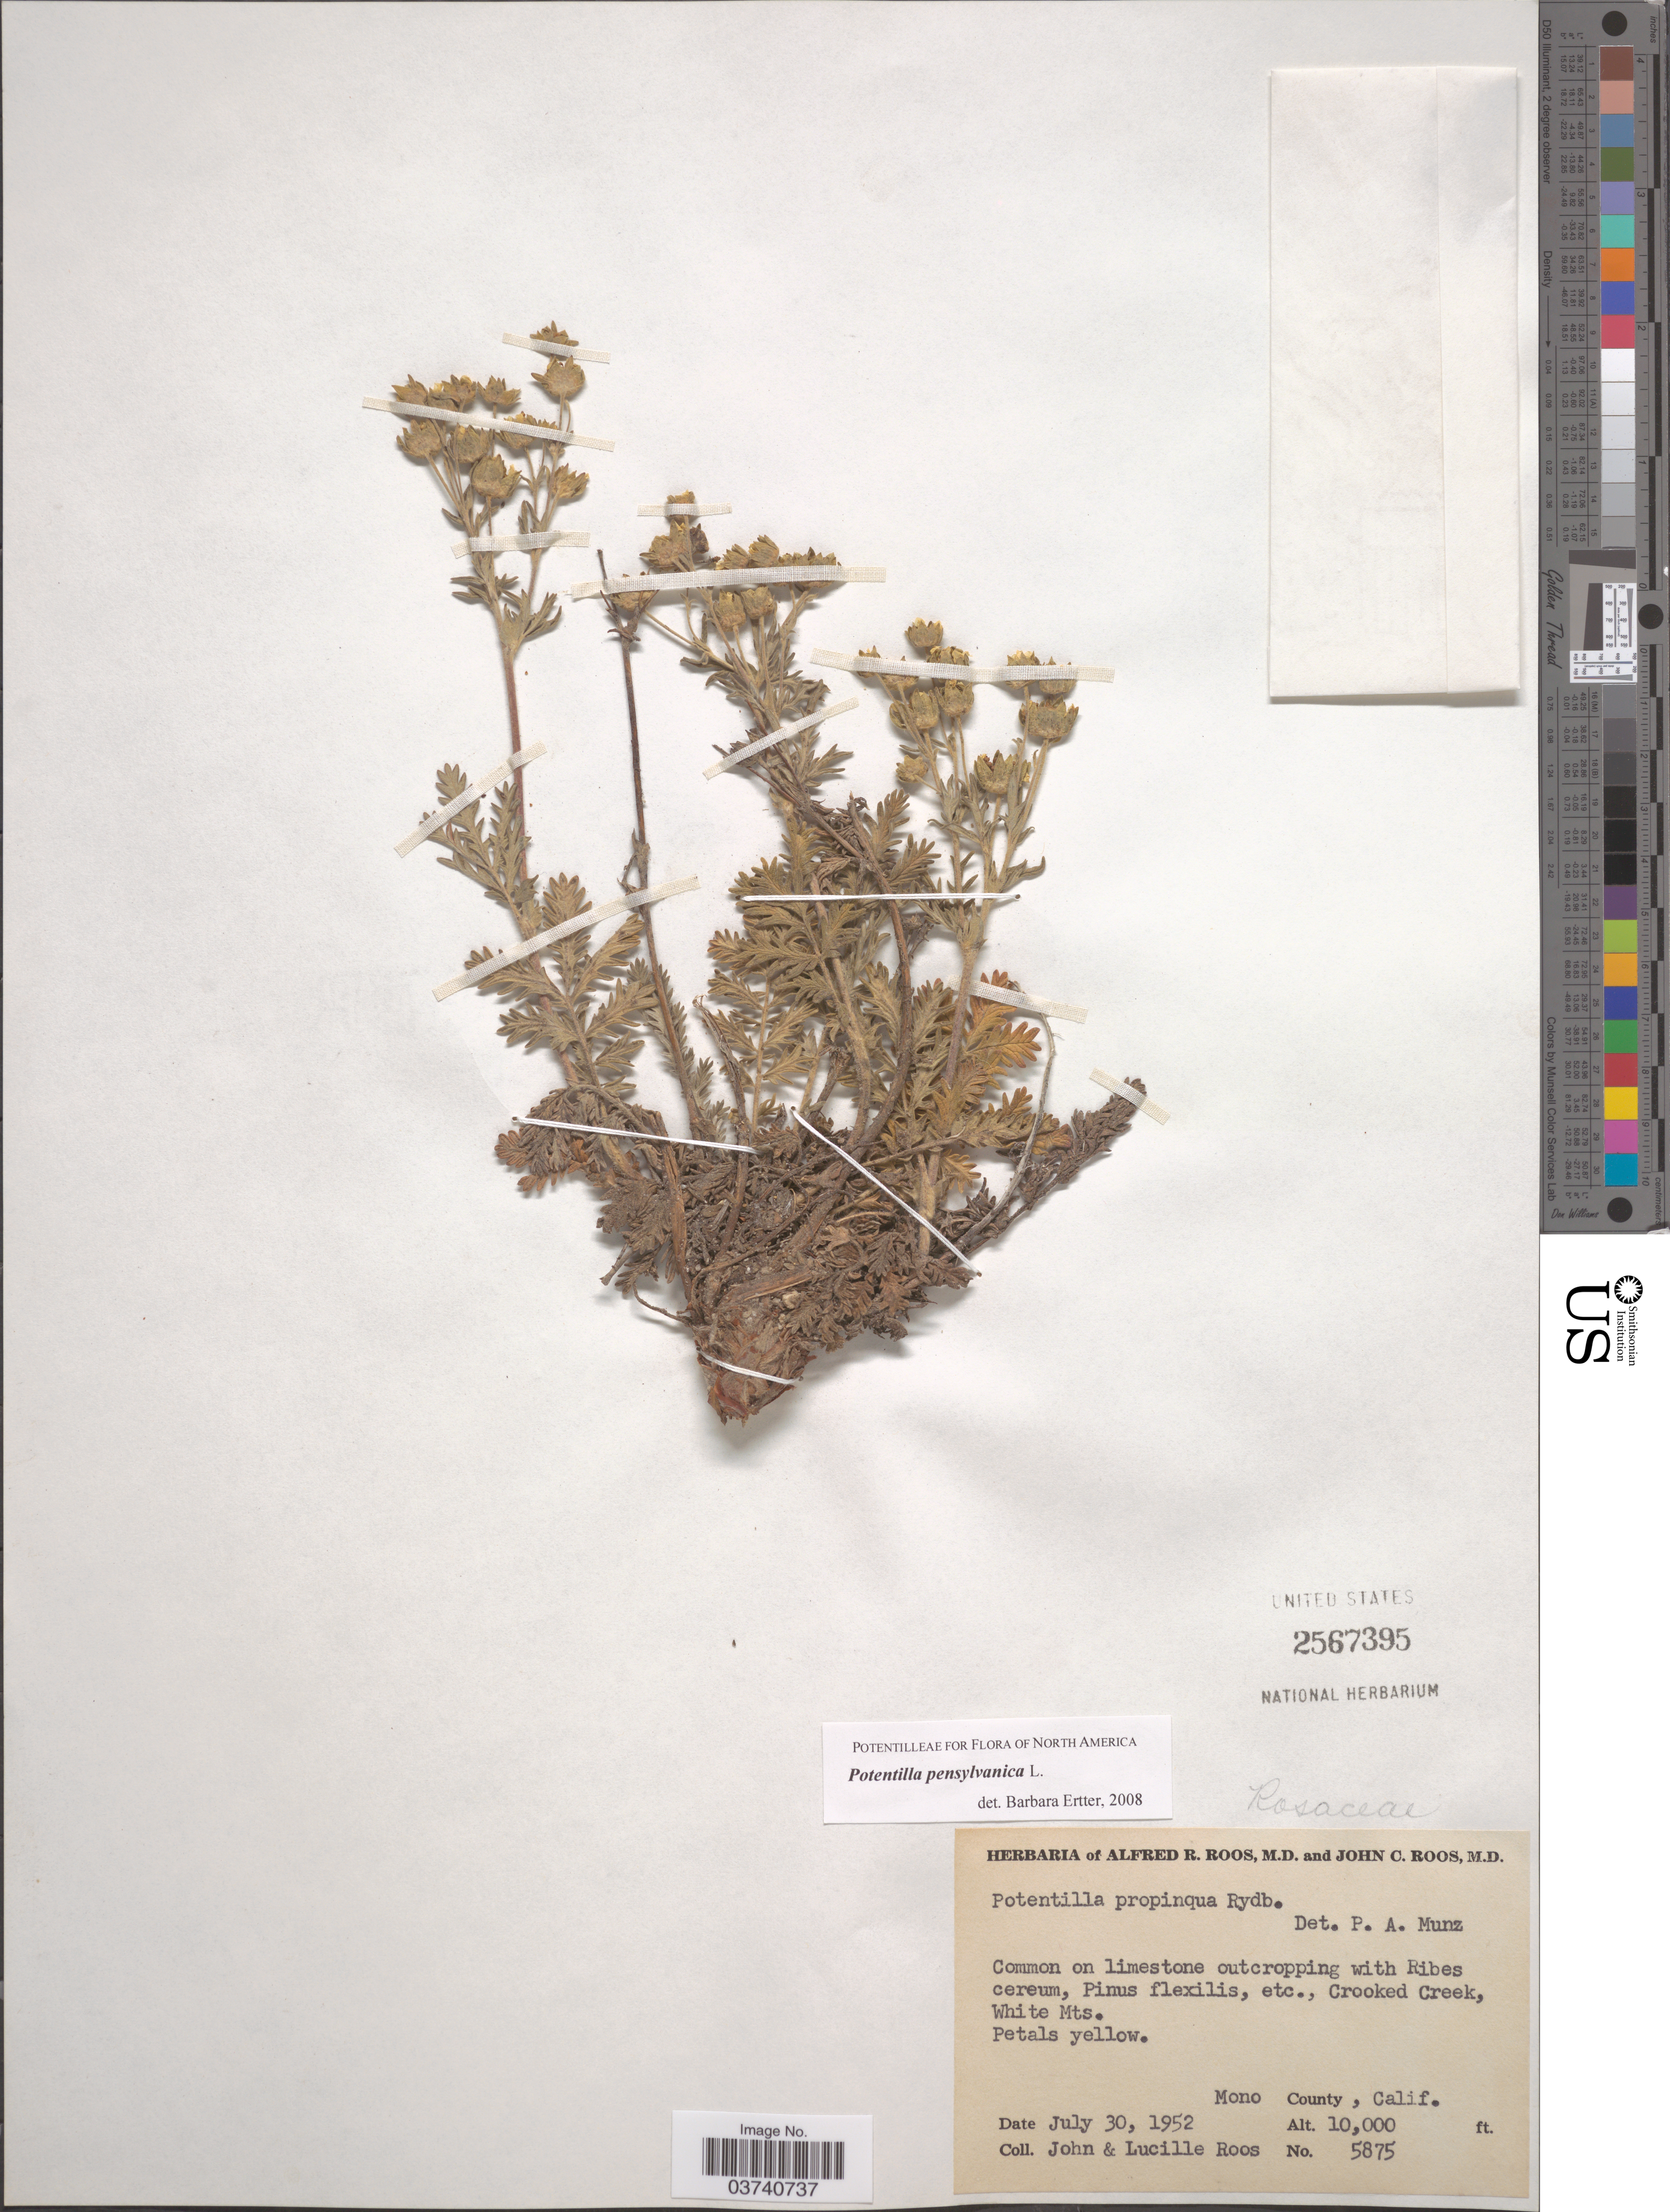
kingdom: Plantae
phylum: Tracheophyta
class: Magnoliopsida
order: Rosales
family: Rosaceae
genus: Potentilla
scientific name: Potentilla pensylvanica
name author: L.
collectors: J. C. Roos & L. Roos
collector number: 5875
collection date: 1952-07-30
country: United States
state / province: California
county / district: Mono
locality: Crooked Creek, White Mts. Mono County.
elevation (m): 3048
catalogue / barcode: US 2567395